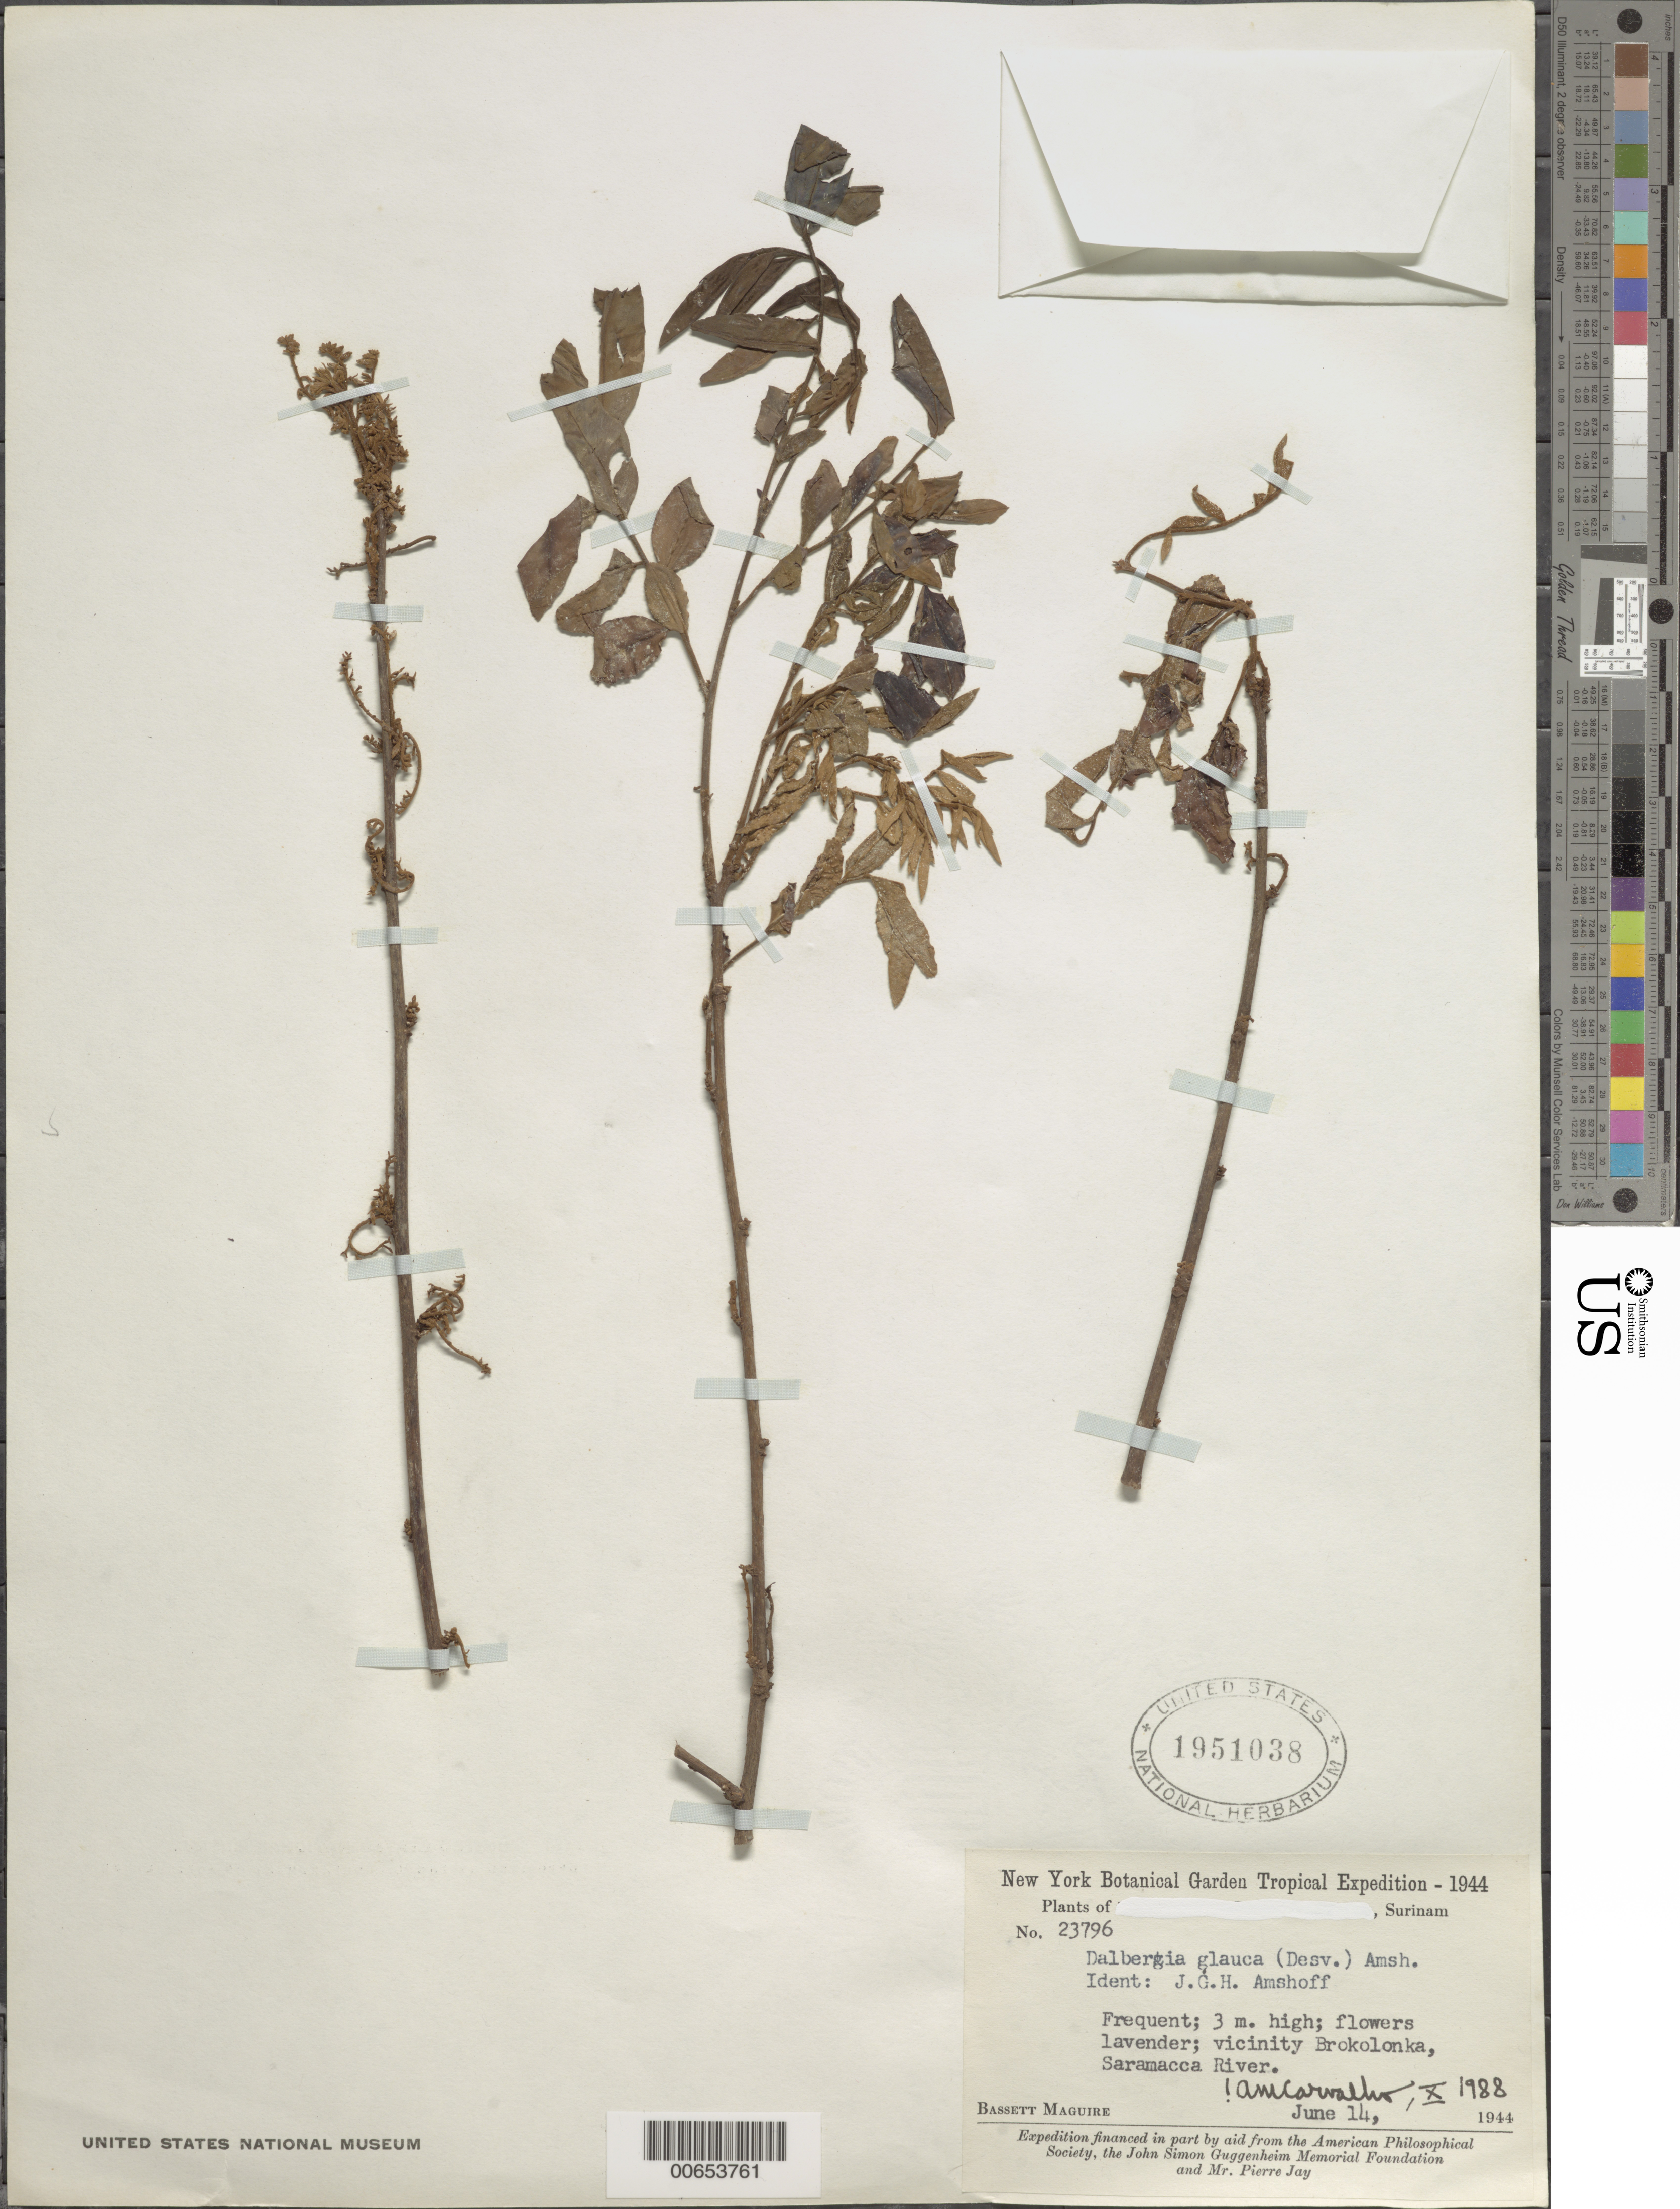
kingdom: Plantae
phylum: Tracheophyta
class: Magnoliopsida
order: Fabales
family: Fabaceae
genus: Dalbergia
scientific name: Dalbergia glauca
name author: (Desv.) Amshoff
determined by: Carvalho, A. M. V. de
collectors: B. Maguire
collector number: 23796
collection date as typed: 14-Jun-44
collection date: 1944-06-14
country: Suriname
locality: Saramacca River, Brokolonka vic.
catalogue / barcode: US 1951038